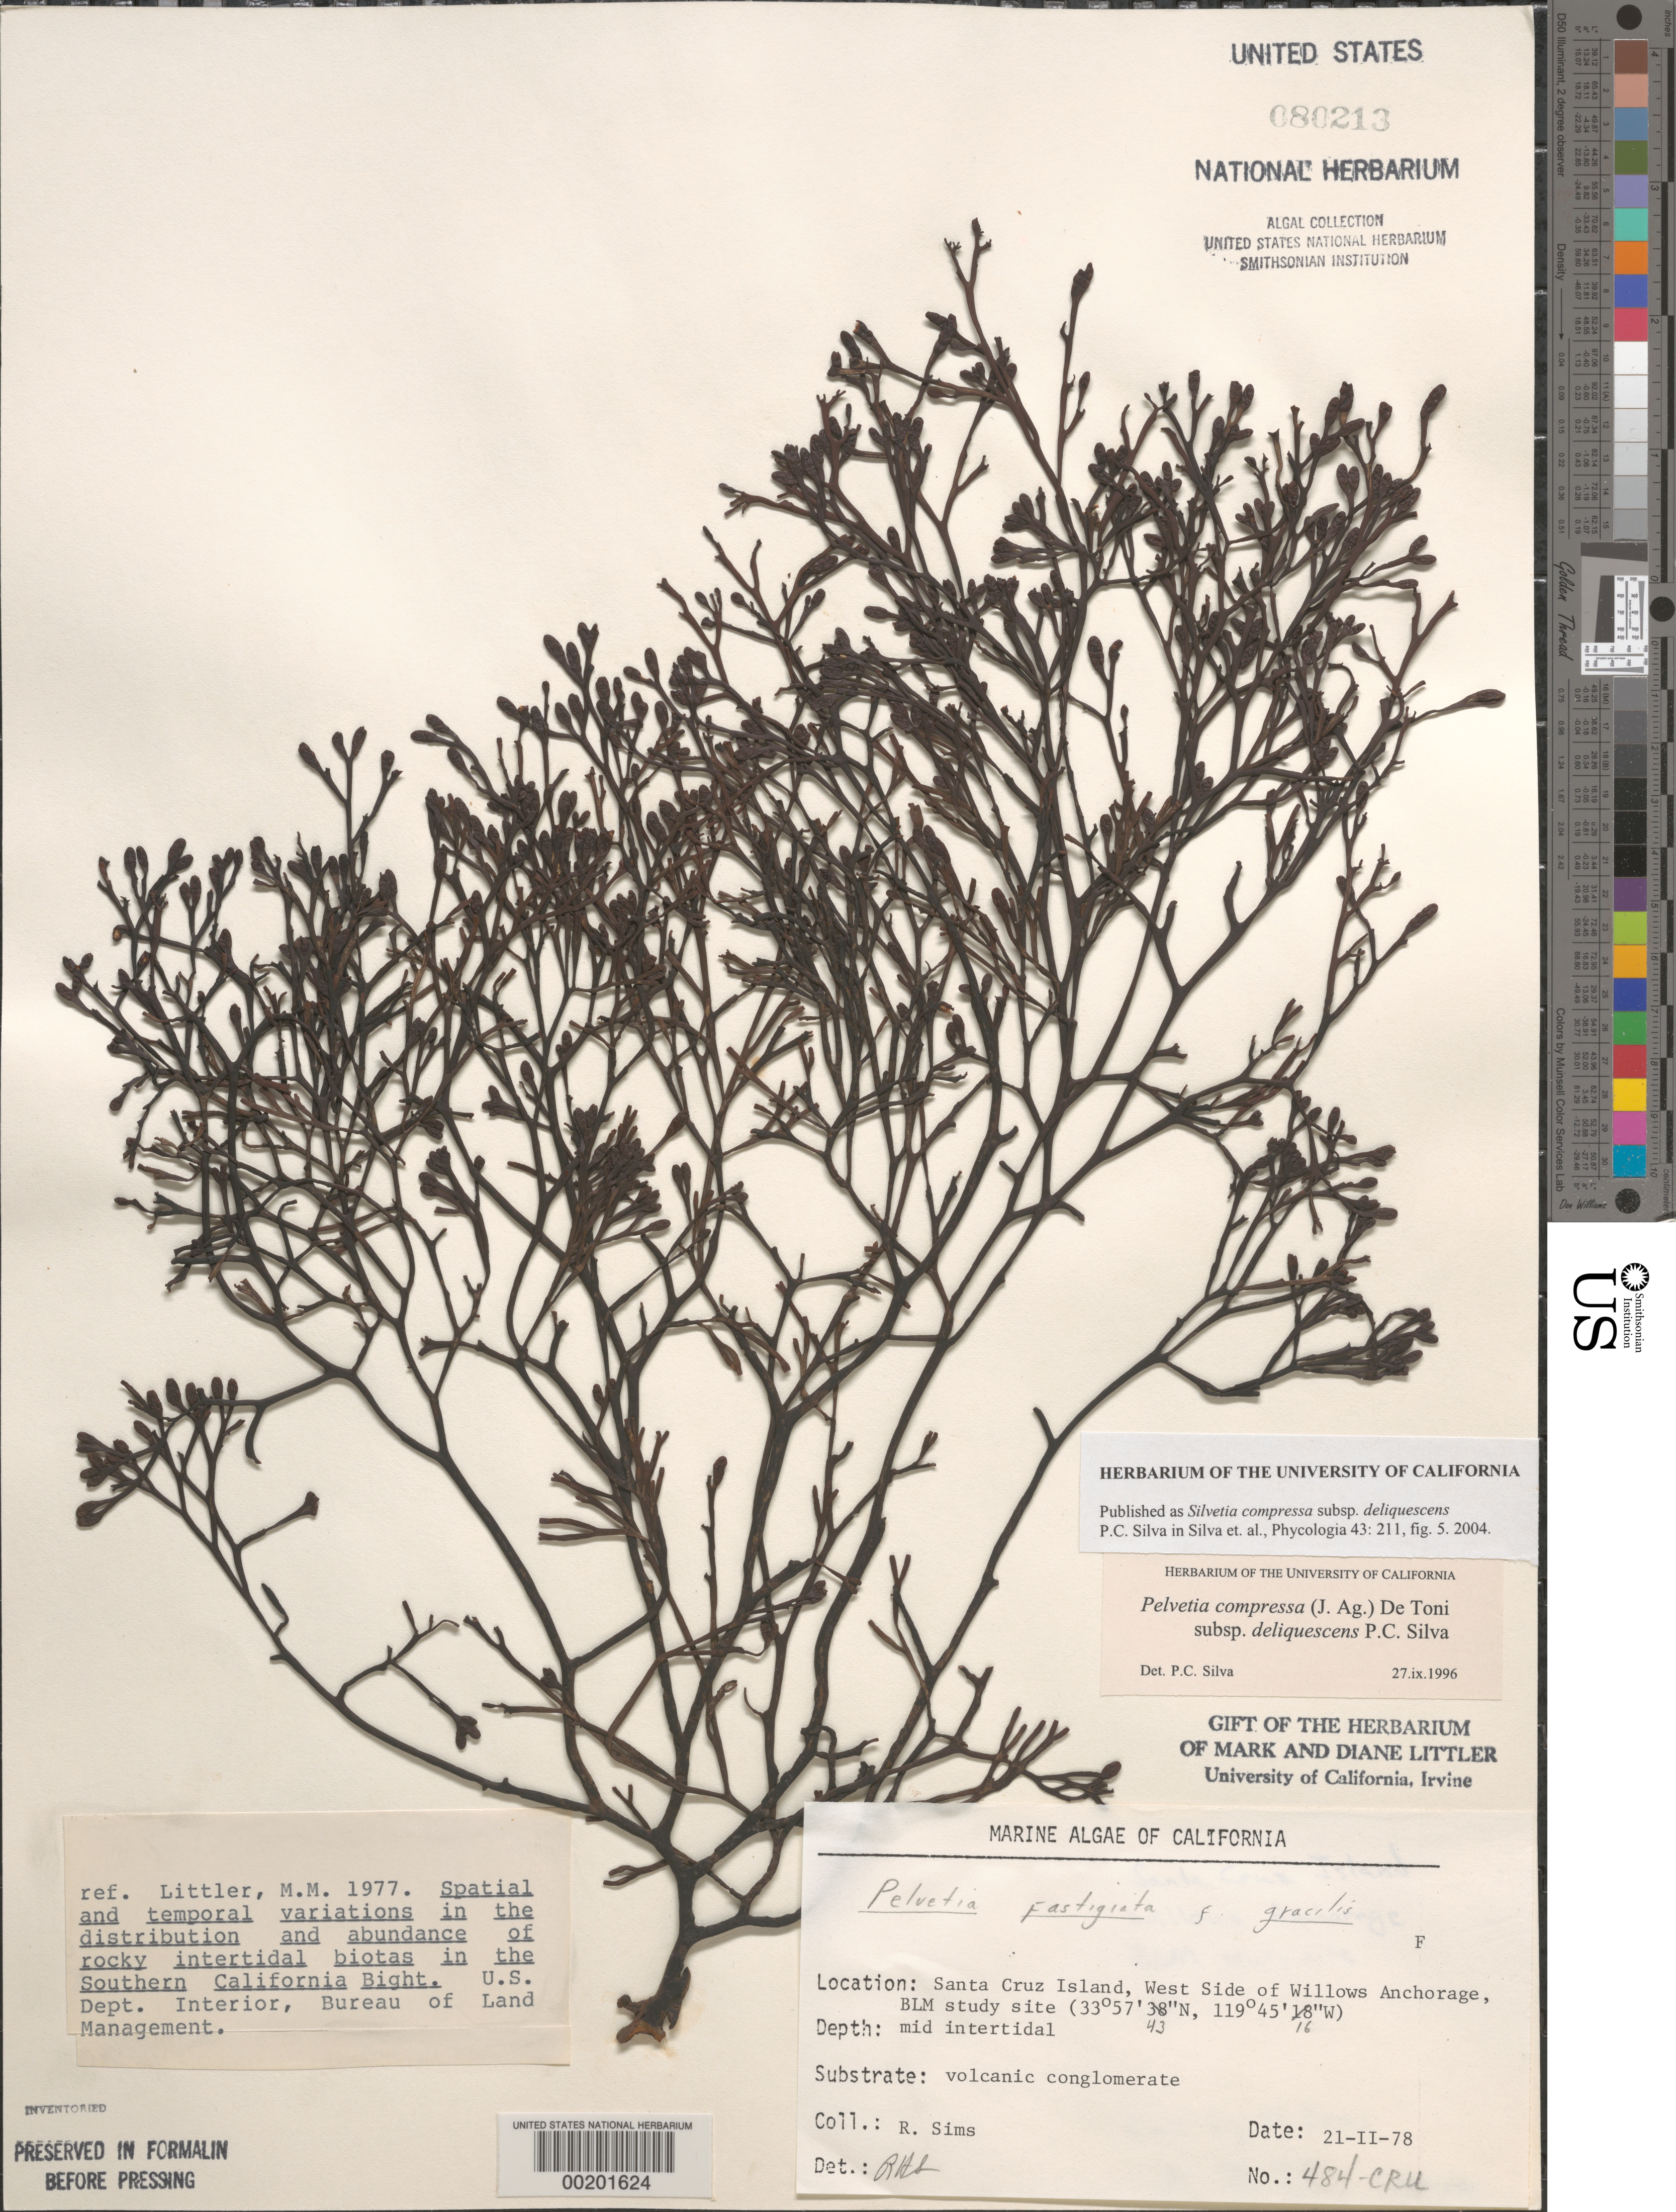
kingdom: Chromista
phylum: Ochrophyta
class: Phaeophyceae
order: Fucales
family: Fucaceae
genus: Silvetia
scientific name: Silvetia compressa subsp. deliquescens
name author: P.C. Silva in P.C. Silva et al.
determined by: Silva, P. C.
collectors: R. H. Sims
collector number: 484-CRU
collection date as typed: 21 Feb 1978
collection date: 1978-02-21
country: United States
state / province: California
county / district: Santa Barbara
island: Santa Cruz Island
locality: Willows Anchorage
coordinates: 33 57'43"N, 119 45'16"W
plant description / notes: BLM-SOCALBIGHT Rocky Intertidal Survey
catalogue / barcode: US 80213